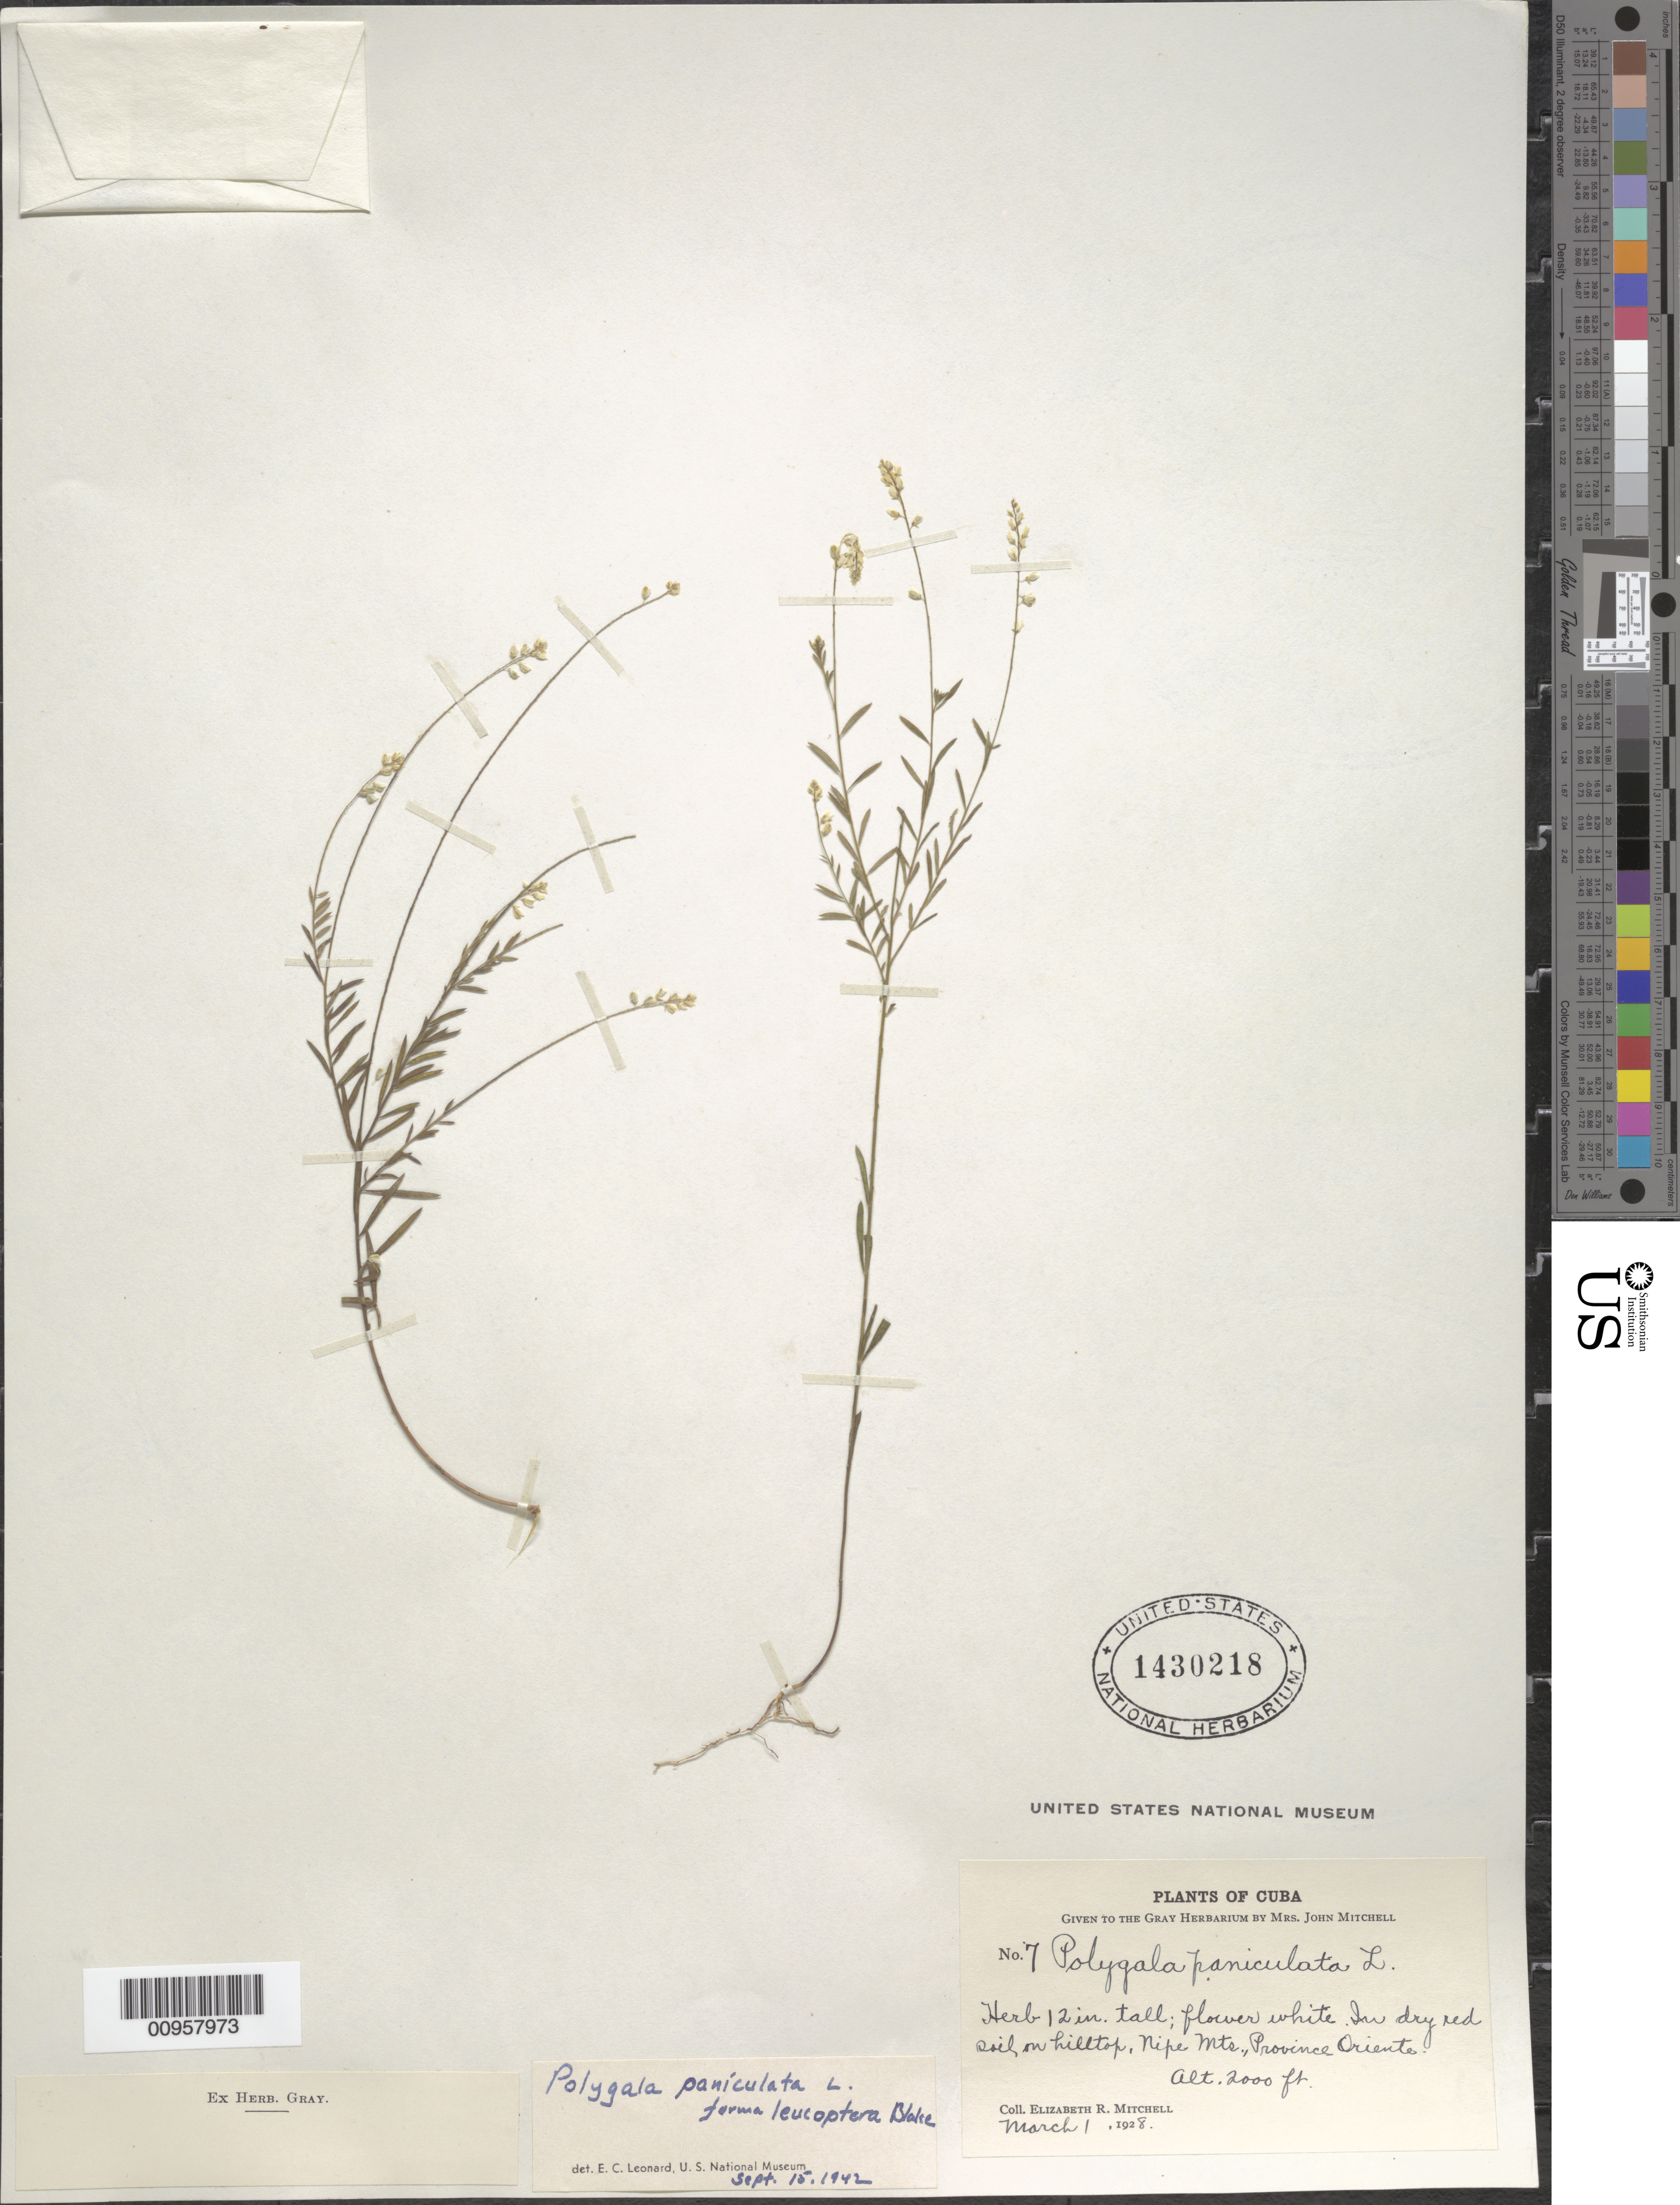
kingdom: Plantae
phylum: Tracheophyta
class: Magnoliopsida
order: Fabales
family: Polygalaceae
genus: Polygala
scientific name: Polygala paniculata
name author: L.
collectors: E. Mitchell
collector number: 7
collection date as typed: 01 Mar 1928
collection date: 1928-03-01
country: Cuba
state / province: Holguín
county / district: Dry forest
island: Cuba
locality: Nipe Mountains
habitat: In dry red soil on hilltop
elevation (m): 610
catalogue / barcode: US 1430218